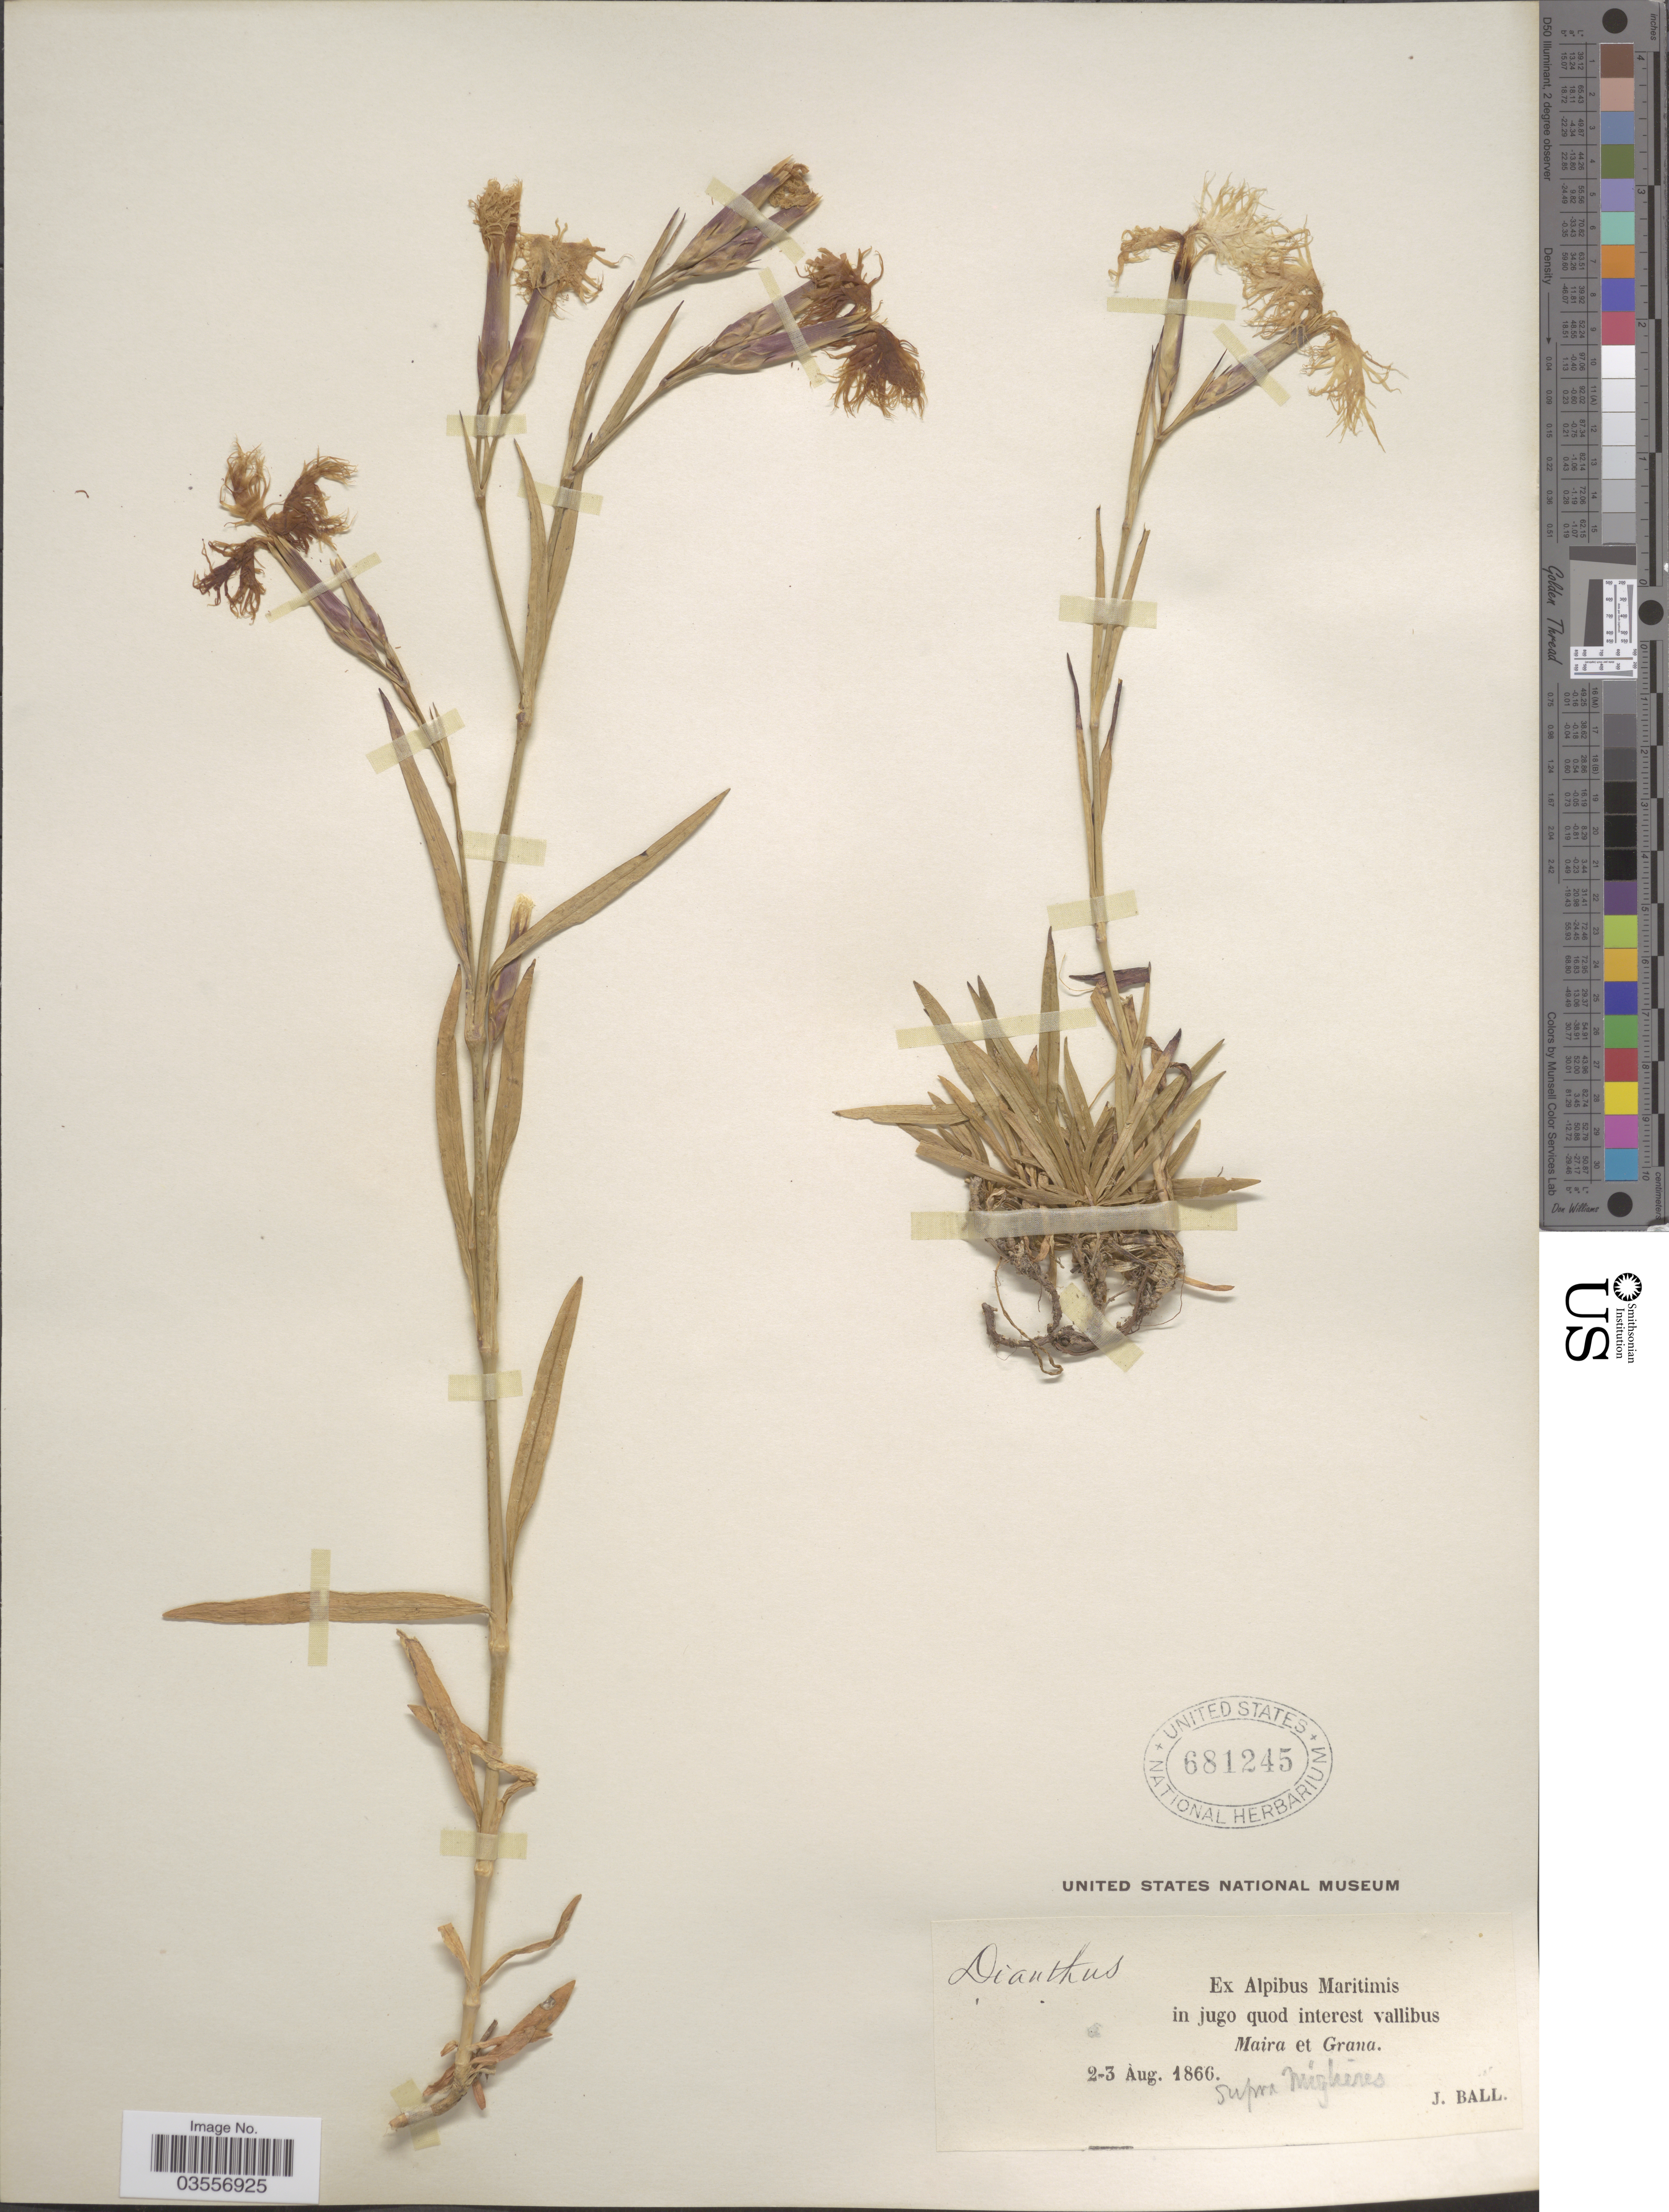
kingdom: Plantae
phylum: Tracheophyta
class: Magnoliopsida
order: Caryophyllales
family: Caryophyllaceae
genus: Dianthus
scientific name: Dianthus sp.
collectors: J. Ball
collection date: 1866-08-02/1866-08-03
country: Italy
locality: Ex Alpibus Maritimis in jugo quod interest vallibus Maira et Grana. Supra Mighires.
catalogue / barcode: US 681245